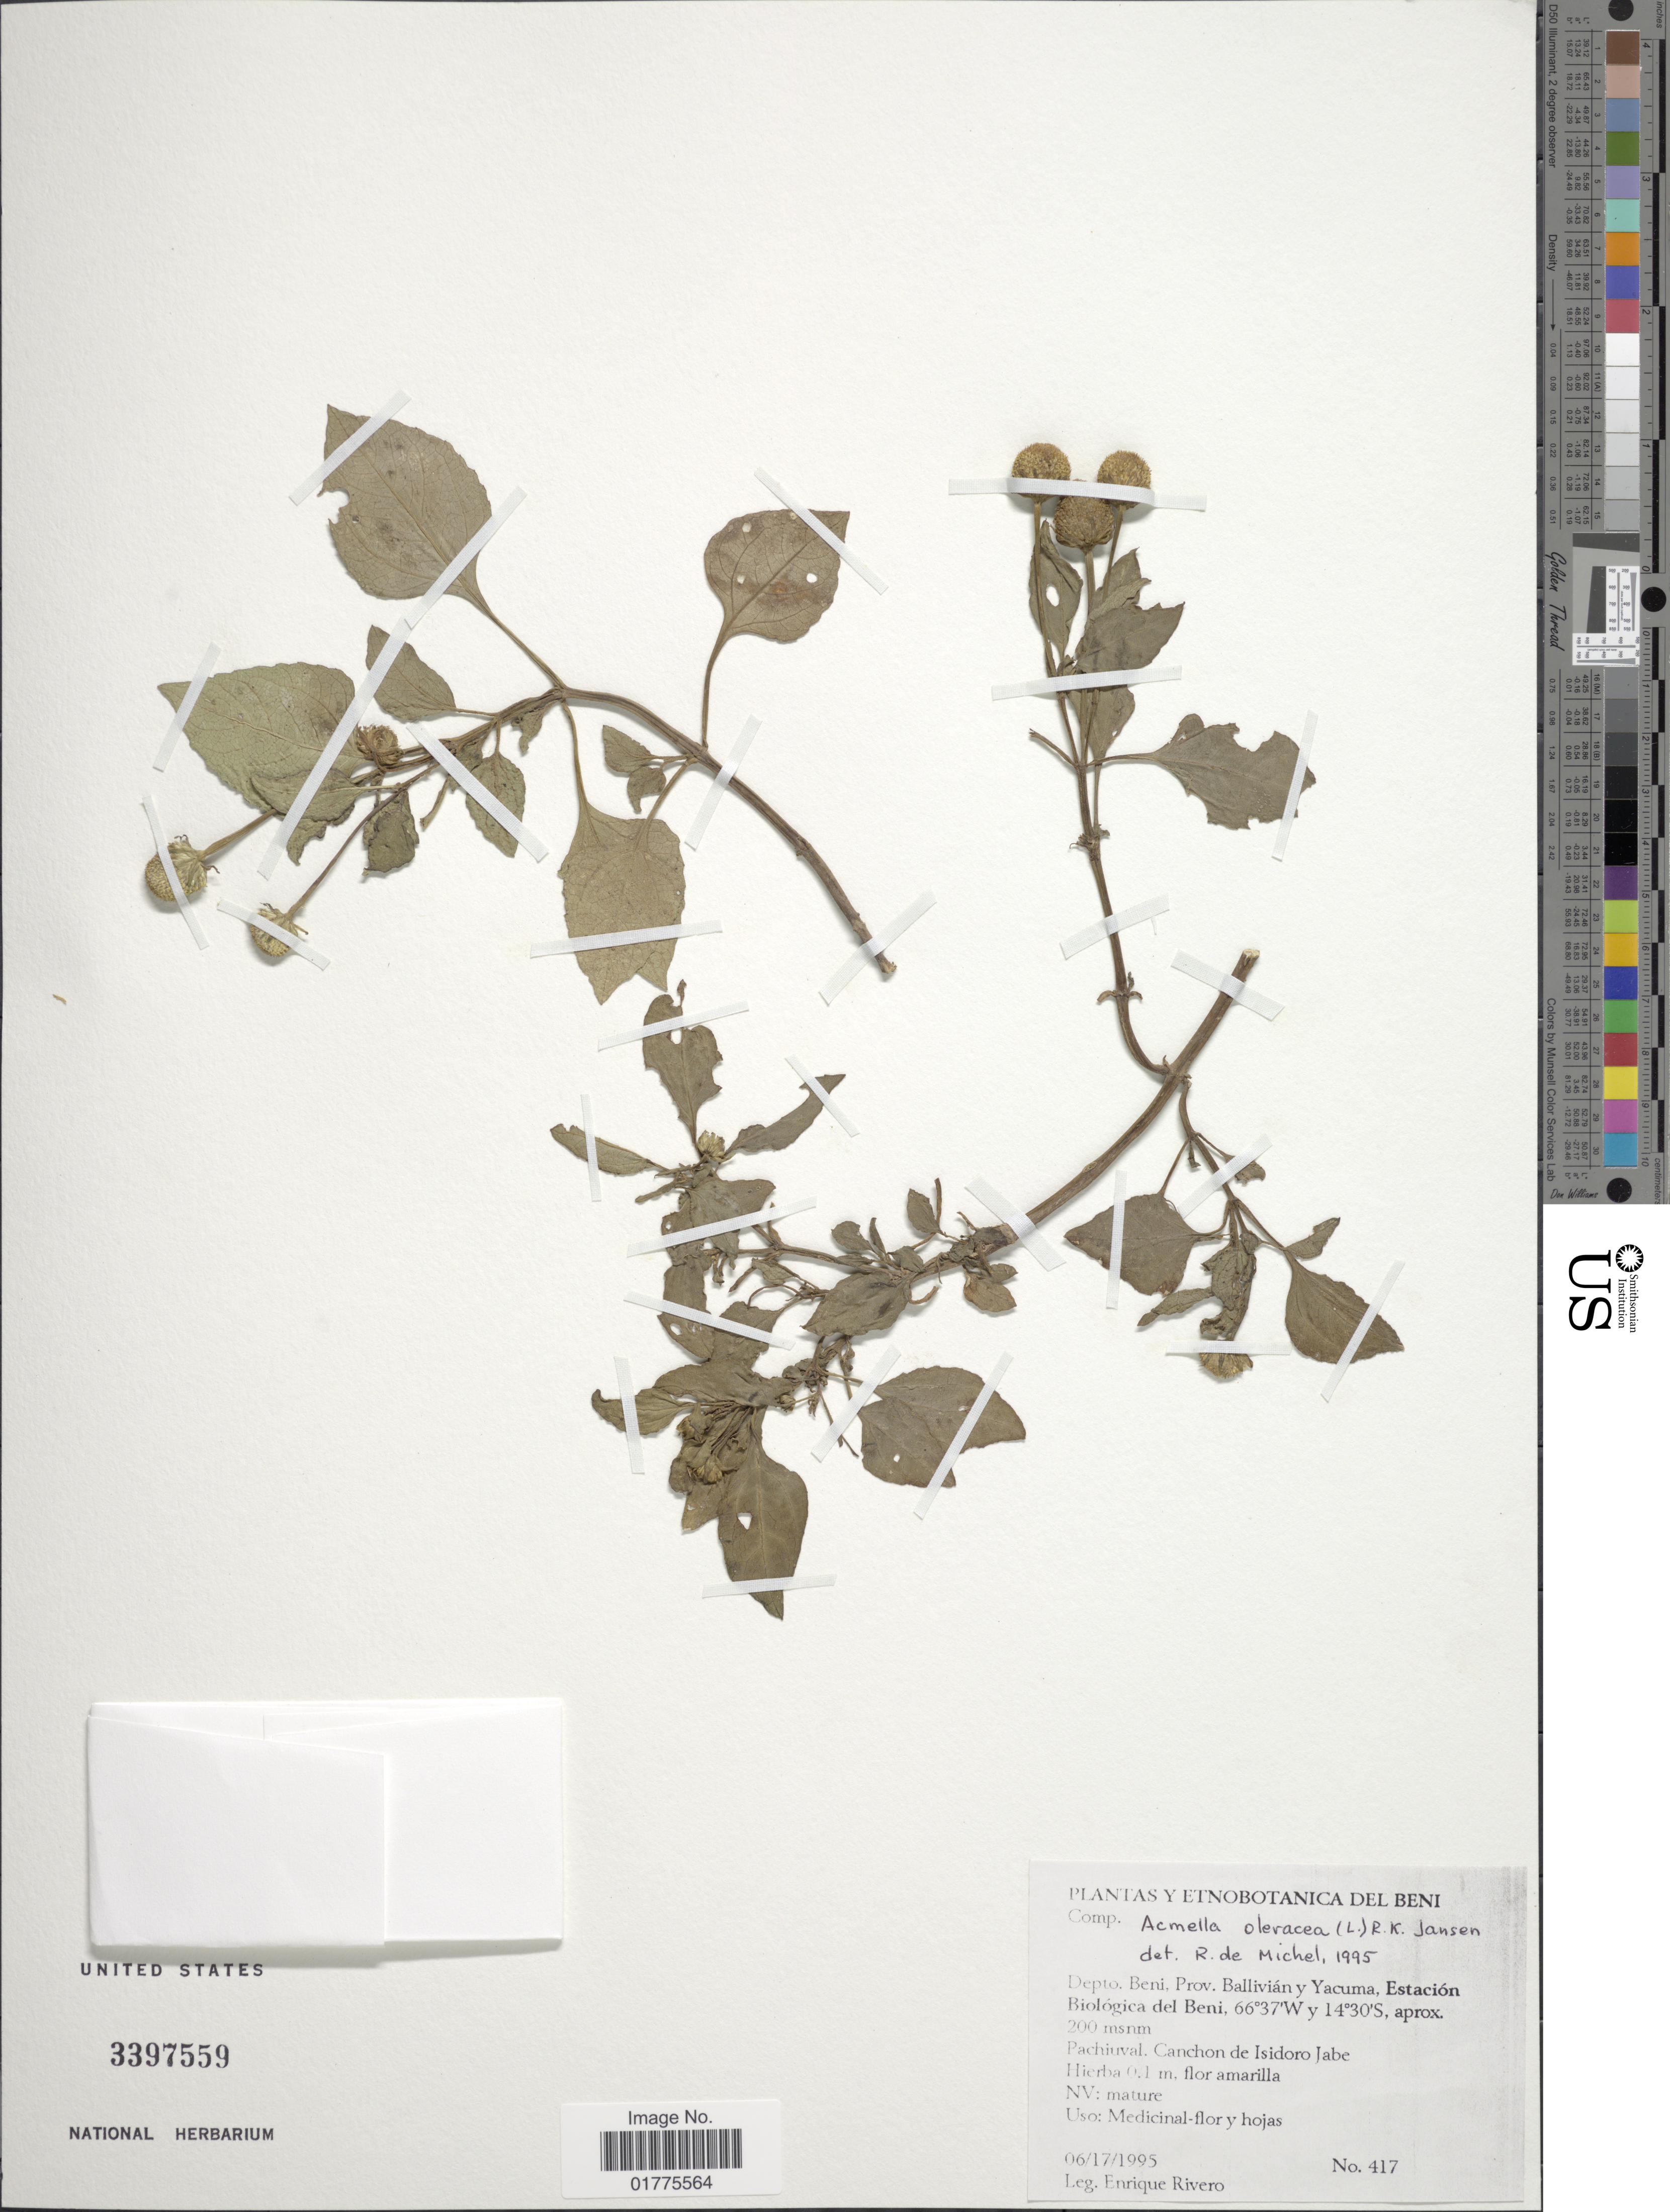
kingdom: Plantae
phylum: Tracheophyta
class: Magnoliopsida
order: Asterales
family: Asteraceae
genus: Acmella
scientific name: Acmella oleracea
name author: (L.) R.K. Jansen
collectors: E. Rivero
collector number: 417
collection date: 1995-06-17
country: Bolivia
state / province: Beni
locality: Prov. Ballivian y Yacuma, Estacion Biologica del Beni, Pachiuval. Canchon de Isidoro Jabe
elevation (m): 200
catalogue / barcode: US 3397559